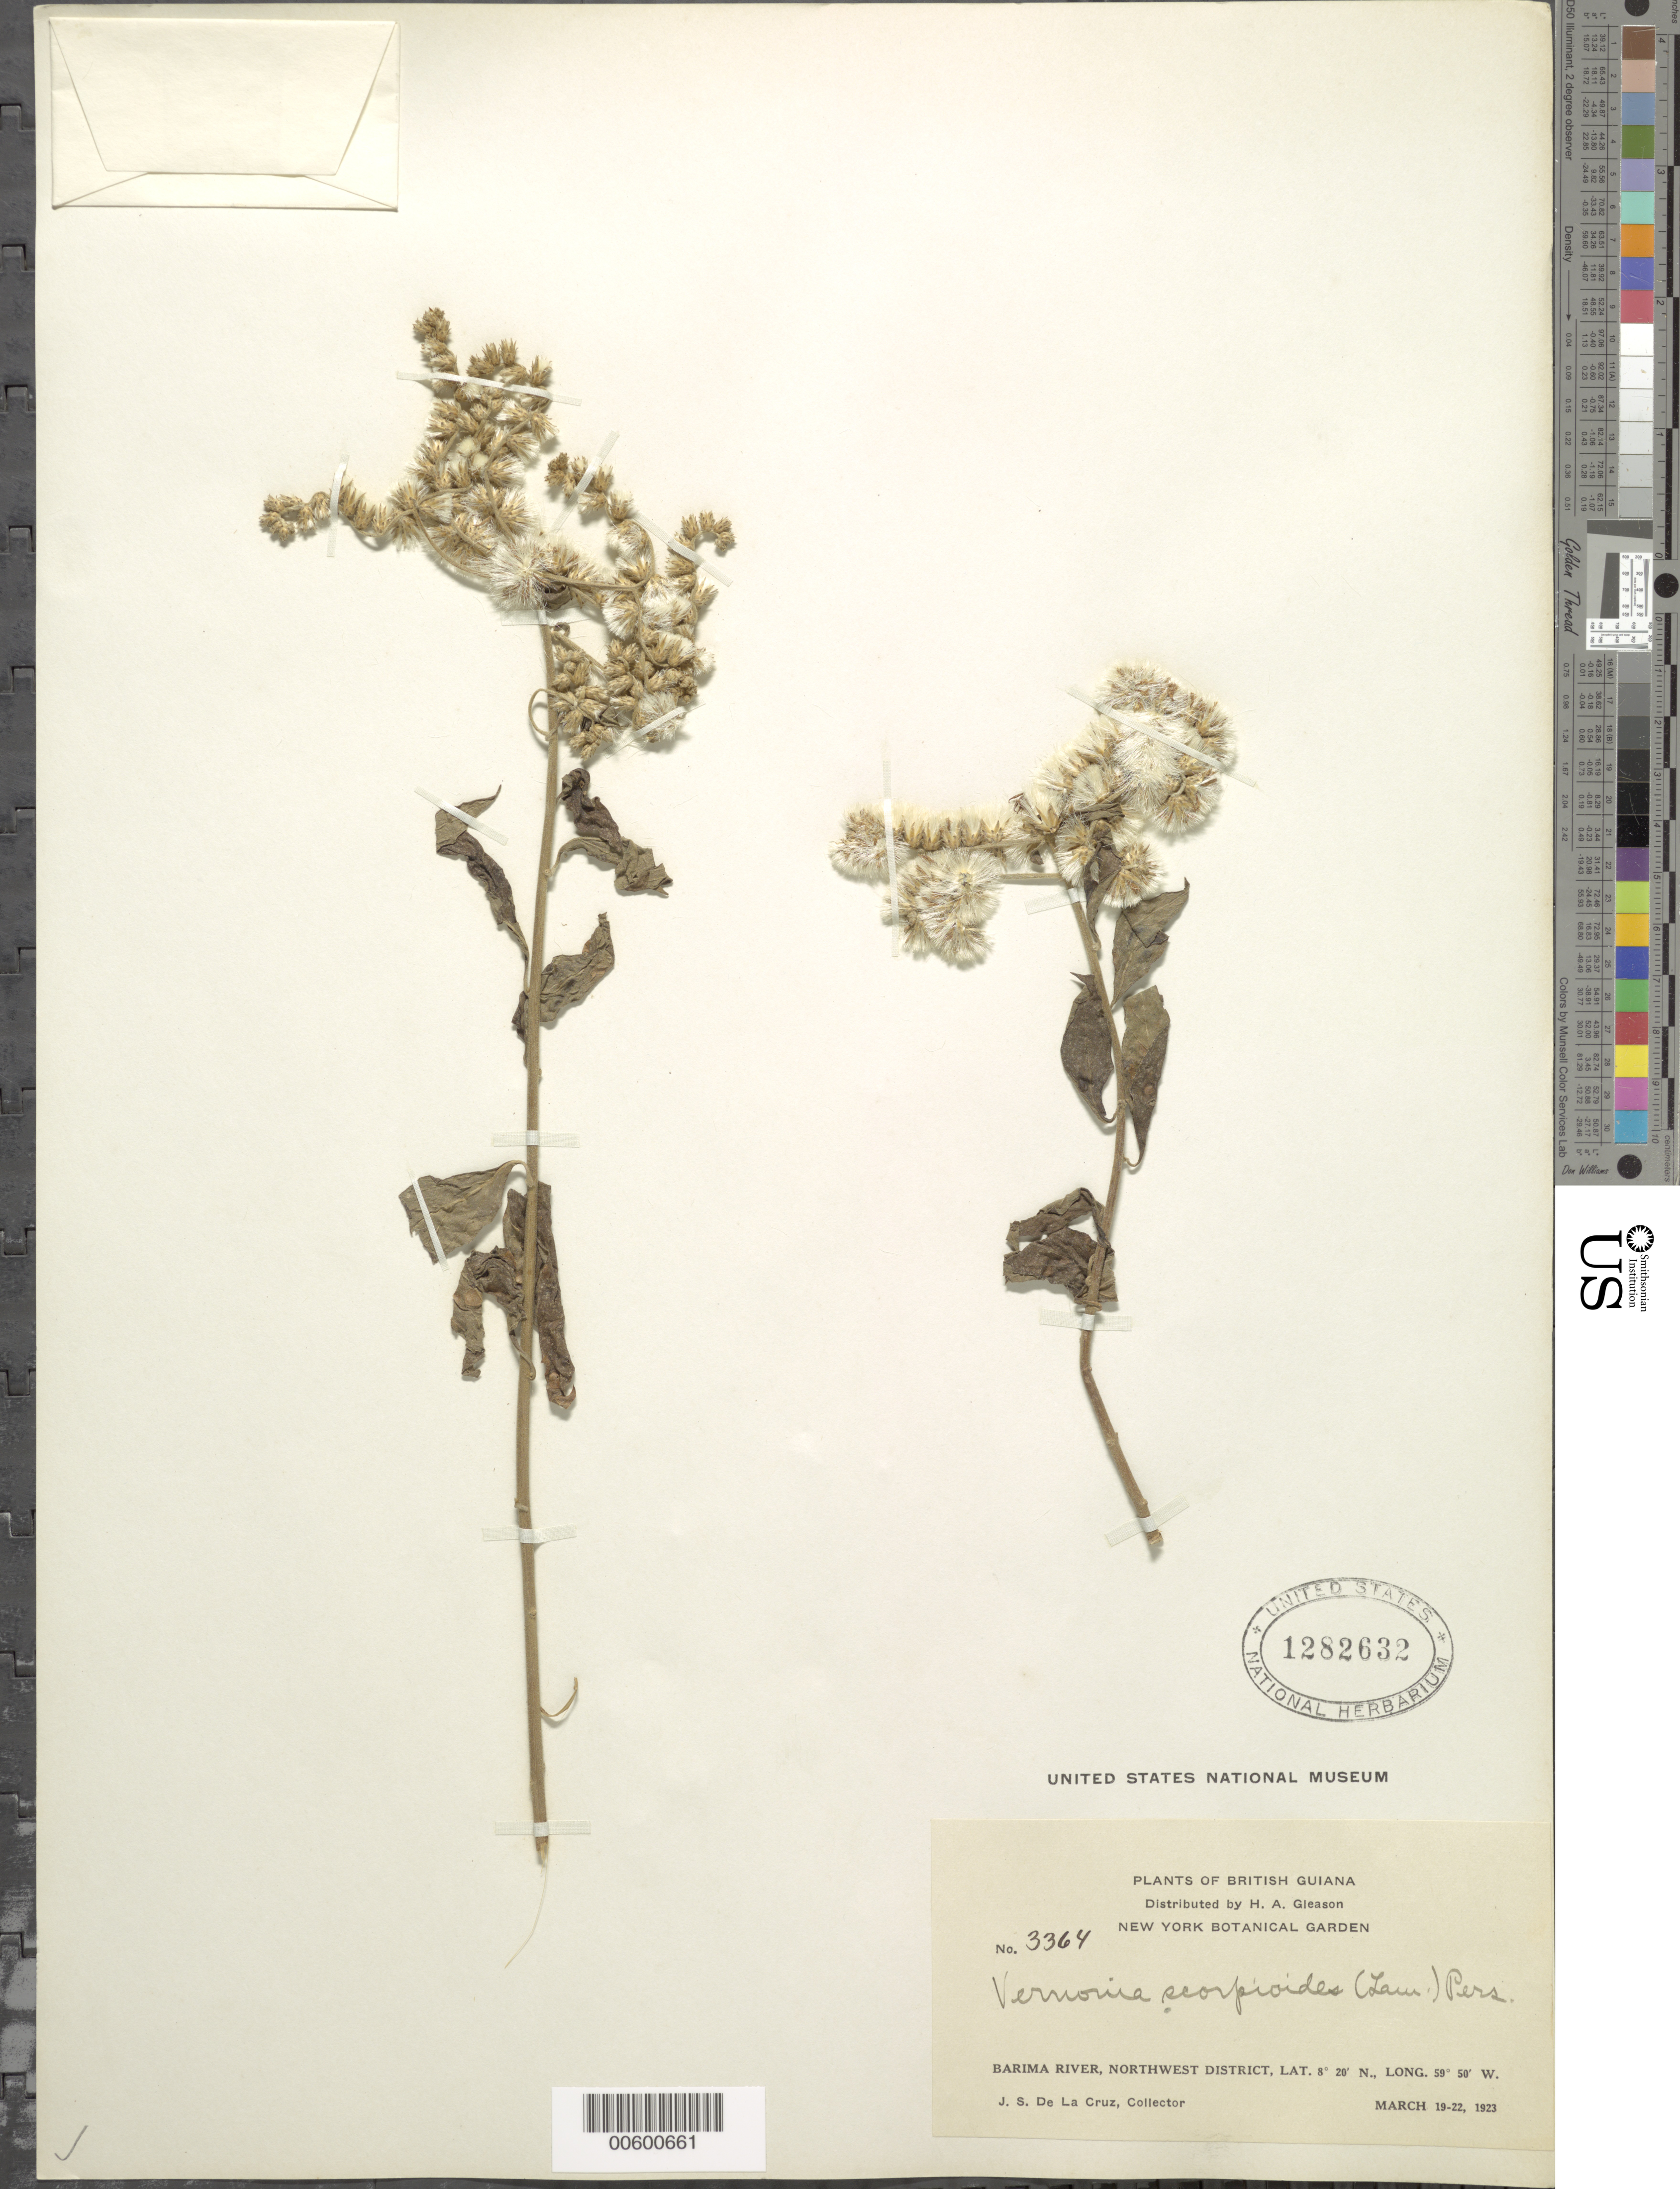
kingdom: Plantae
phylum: Tracheophyta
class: Magnoliopsida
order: Asterales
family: Asteraceae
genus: Cyrtocymura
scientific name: Cyrtocymura scorpioides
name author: (Lam.) H. Rob.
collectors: J. S. de la Cruz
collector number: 3364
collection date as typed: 19-Mar-23 to 22-Mar-23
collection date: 1923-03-19/1923-03-22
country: Guyana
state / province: Barima-Waini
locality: Barima R., NW District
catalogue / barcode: US 1282632